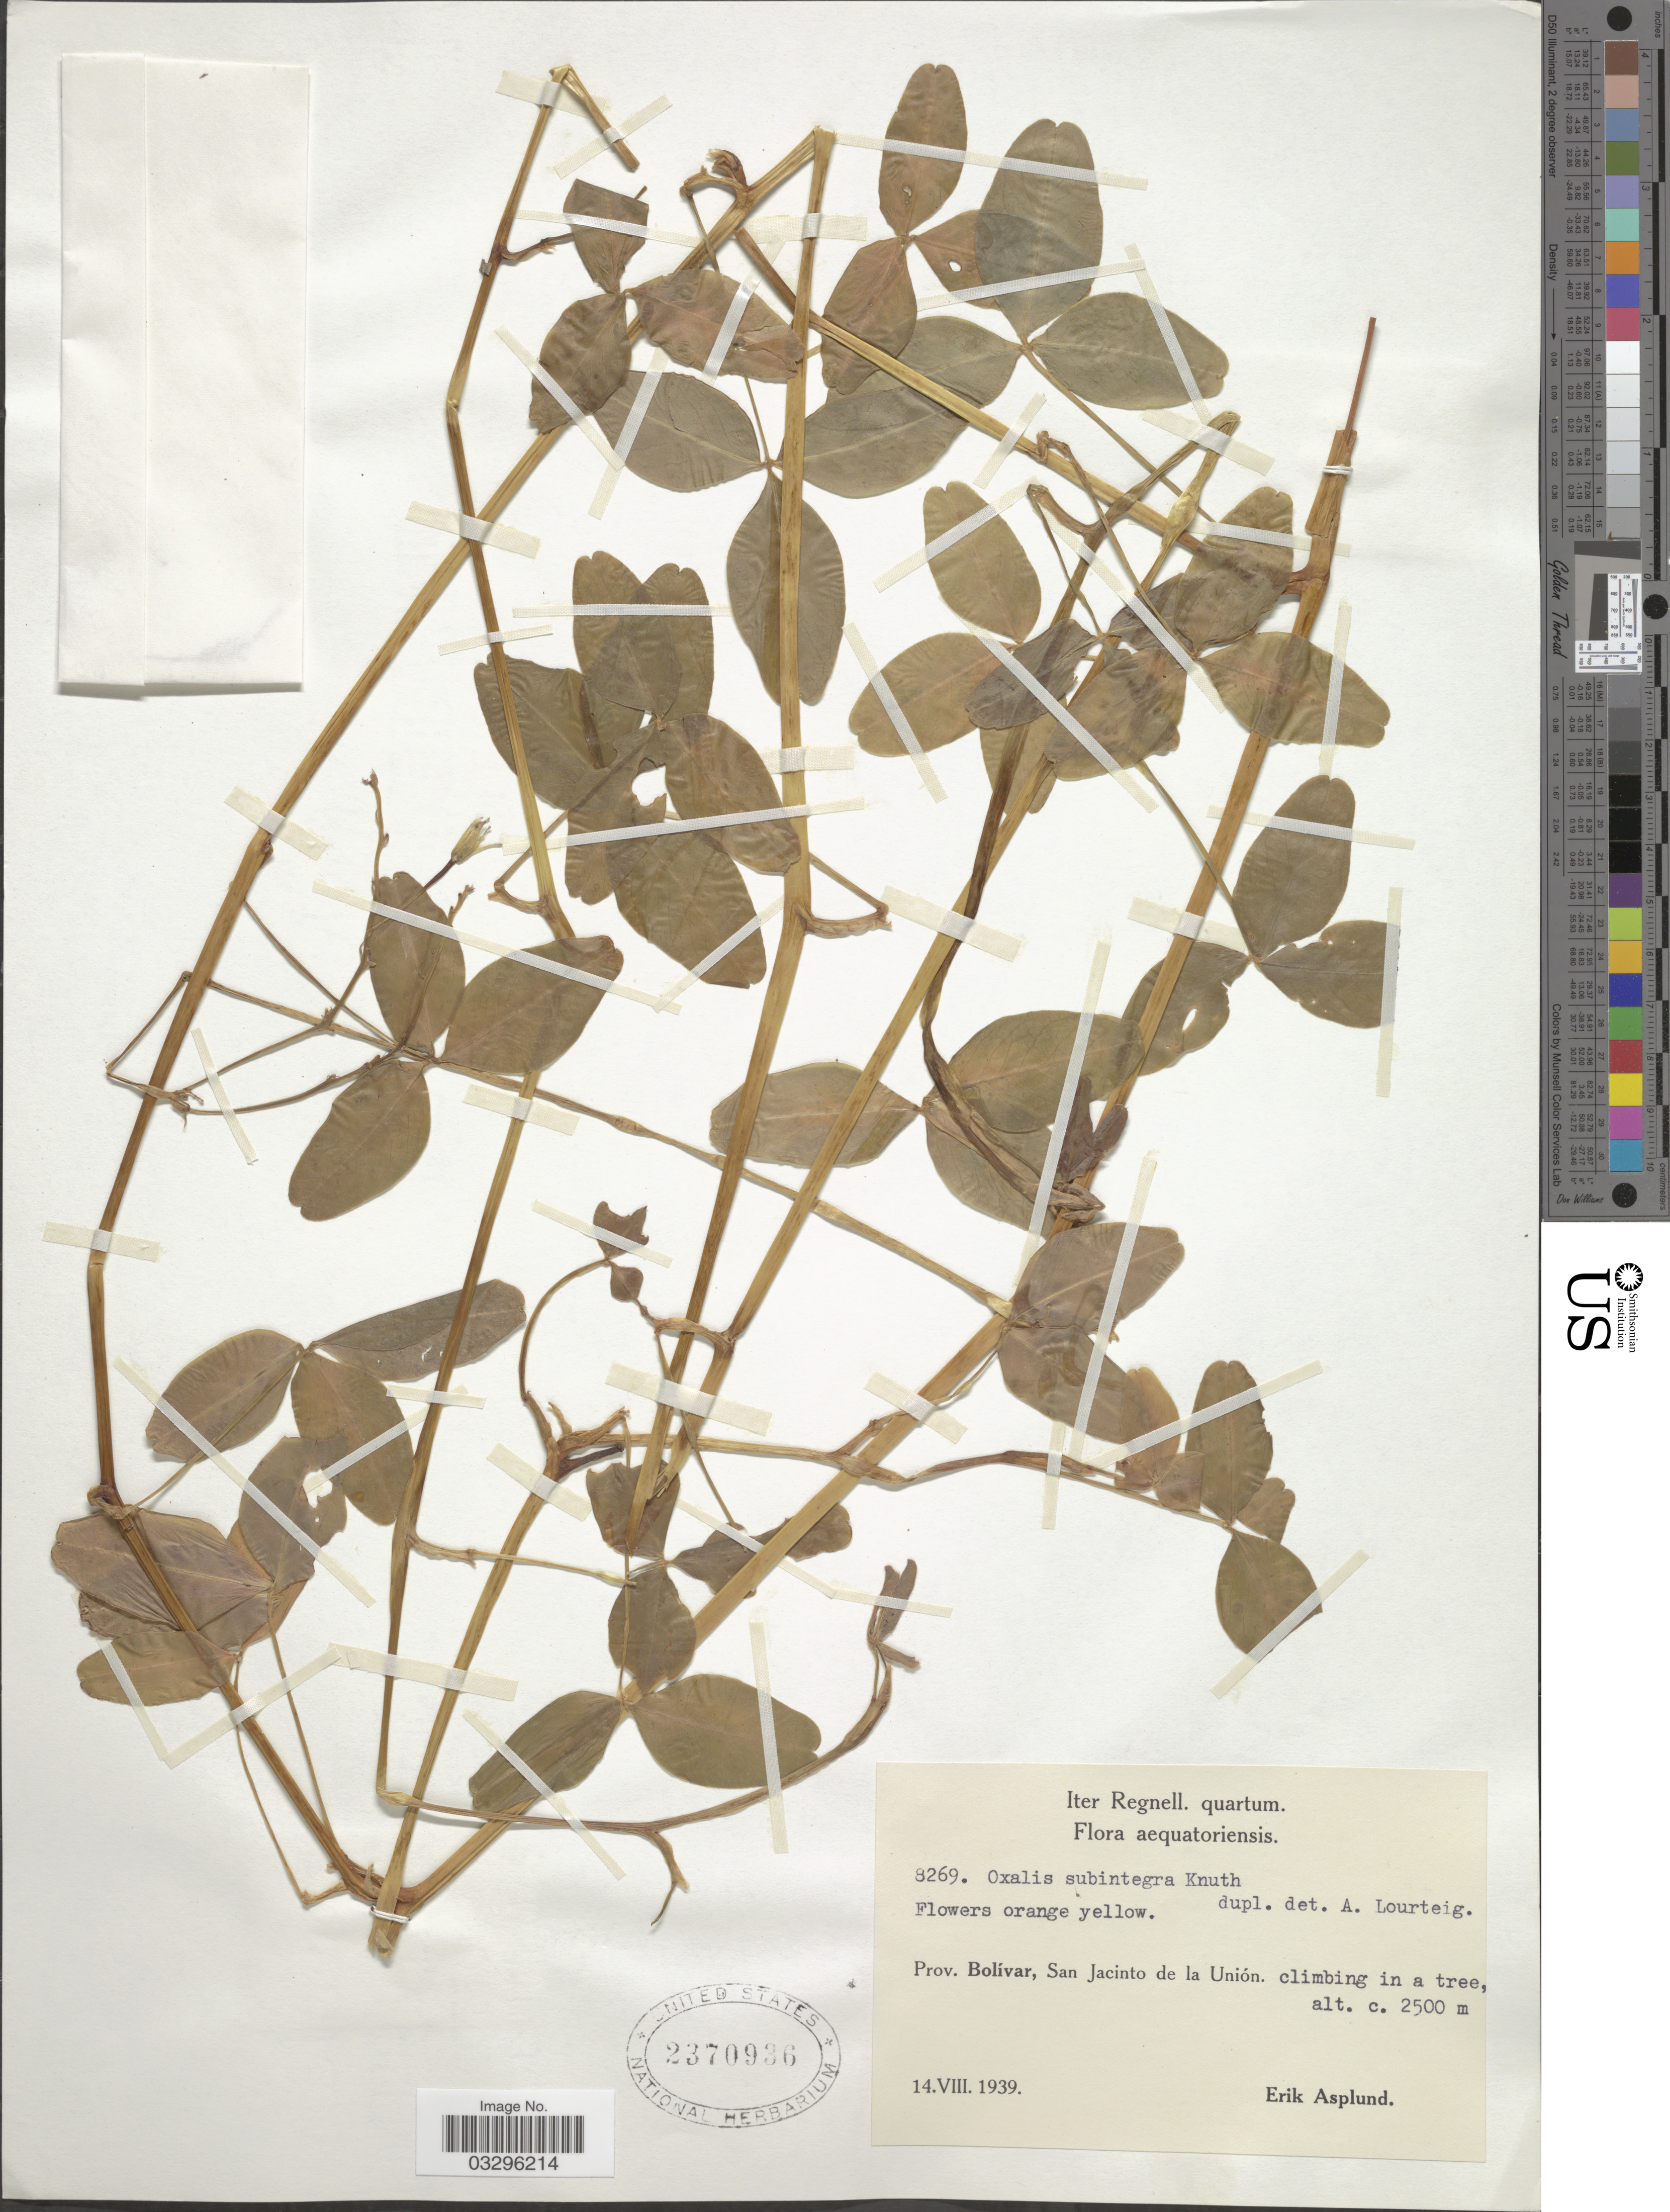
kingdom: Plantae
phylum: Tracheophyta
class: Magnoliopsida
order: Oxalidales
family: Oxalidaceae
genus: Oxalis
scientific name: Oxalis subintegra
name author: R. Knuth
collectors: E. Asplund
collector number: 8269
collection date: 1939-08-14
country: Ecuador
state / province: Bolívar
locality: San Jacinto de la Unión.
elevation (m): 2500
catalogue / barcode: US 2370936